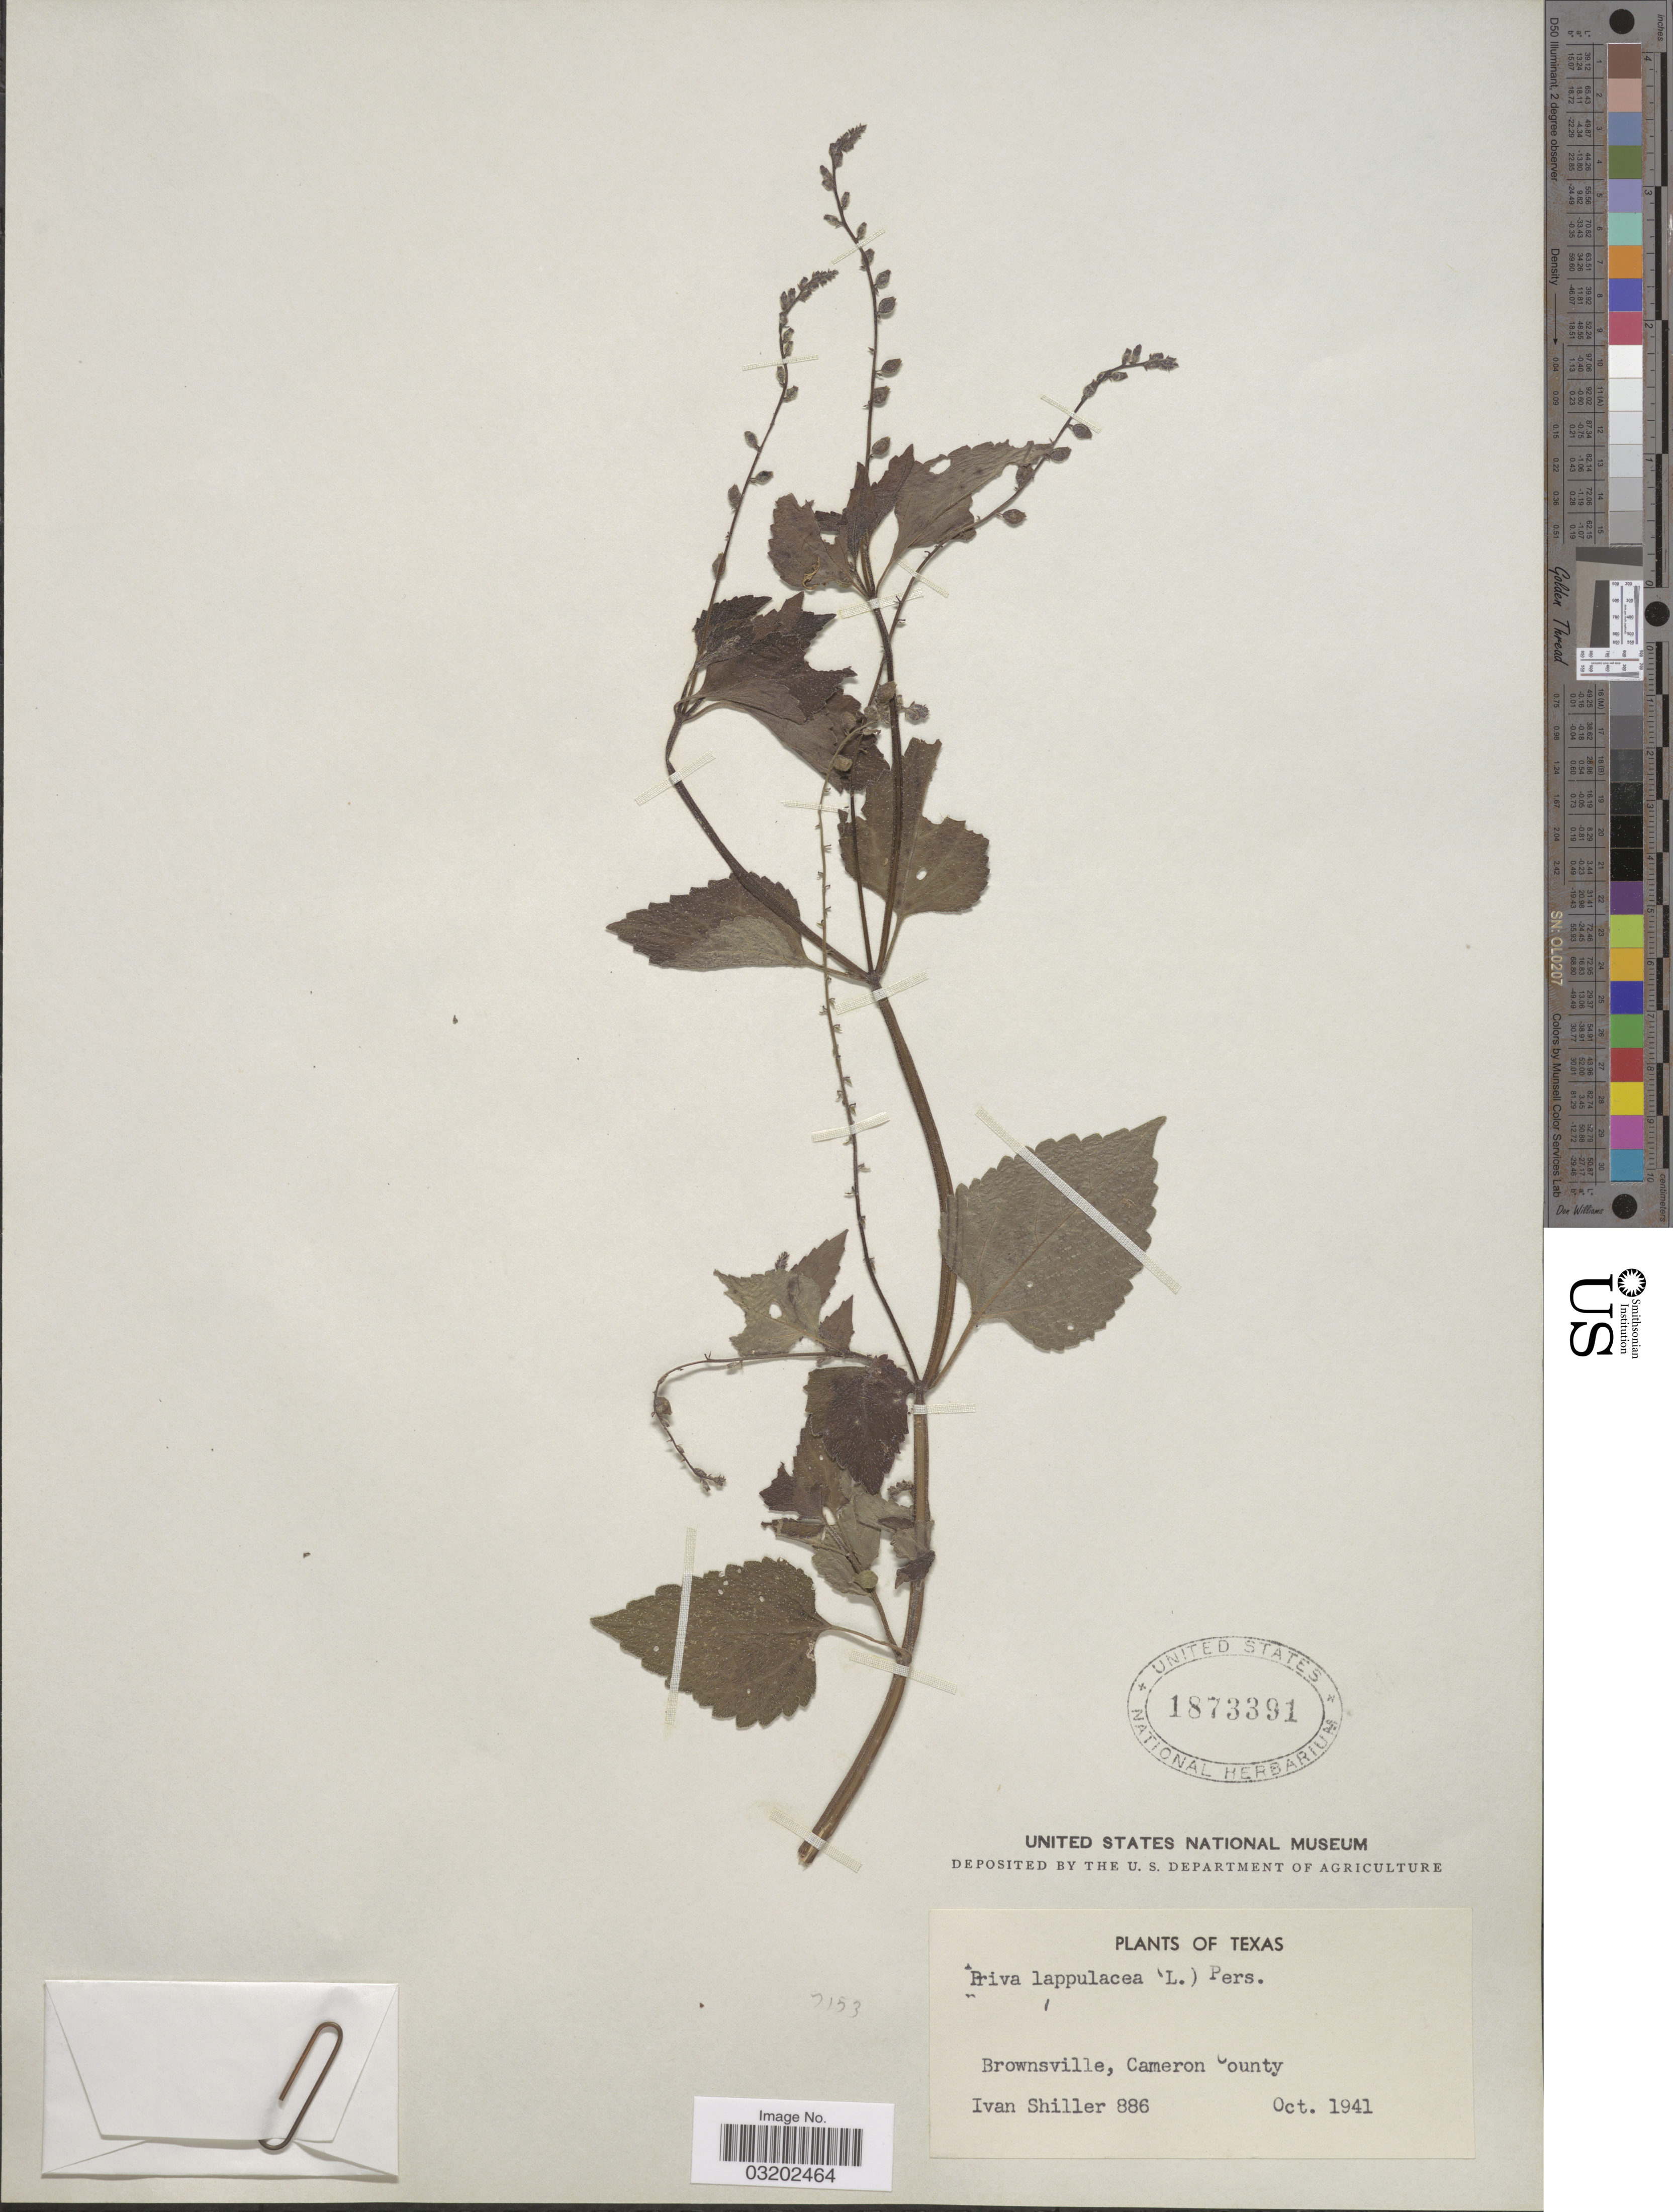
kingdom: Plantae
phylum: Tracheophyta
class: Magnoliopsida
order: Lamiales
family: Verbenaceae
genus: Priva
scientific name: Priva lappulacea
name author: (L.) Pers.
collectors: I. Shiller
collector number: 886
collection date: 1941-10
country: United States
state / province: Texas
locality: Brownsville, Cameron County.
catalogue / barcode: US 1873391